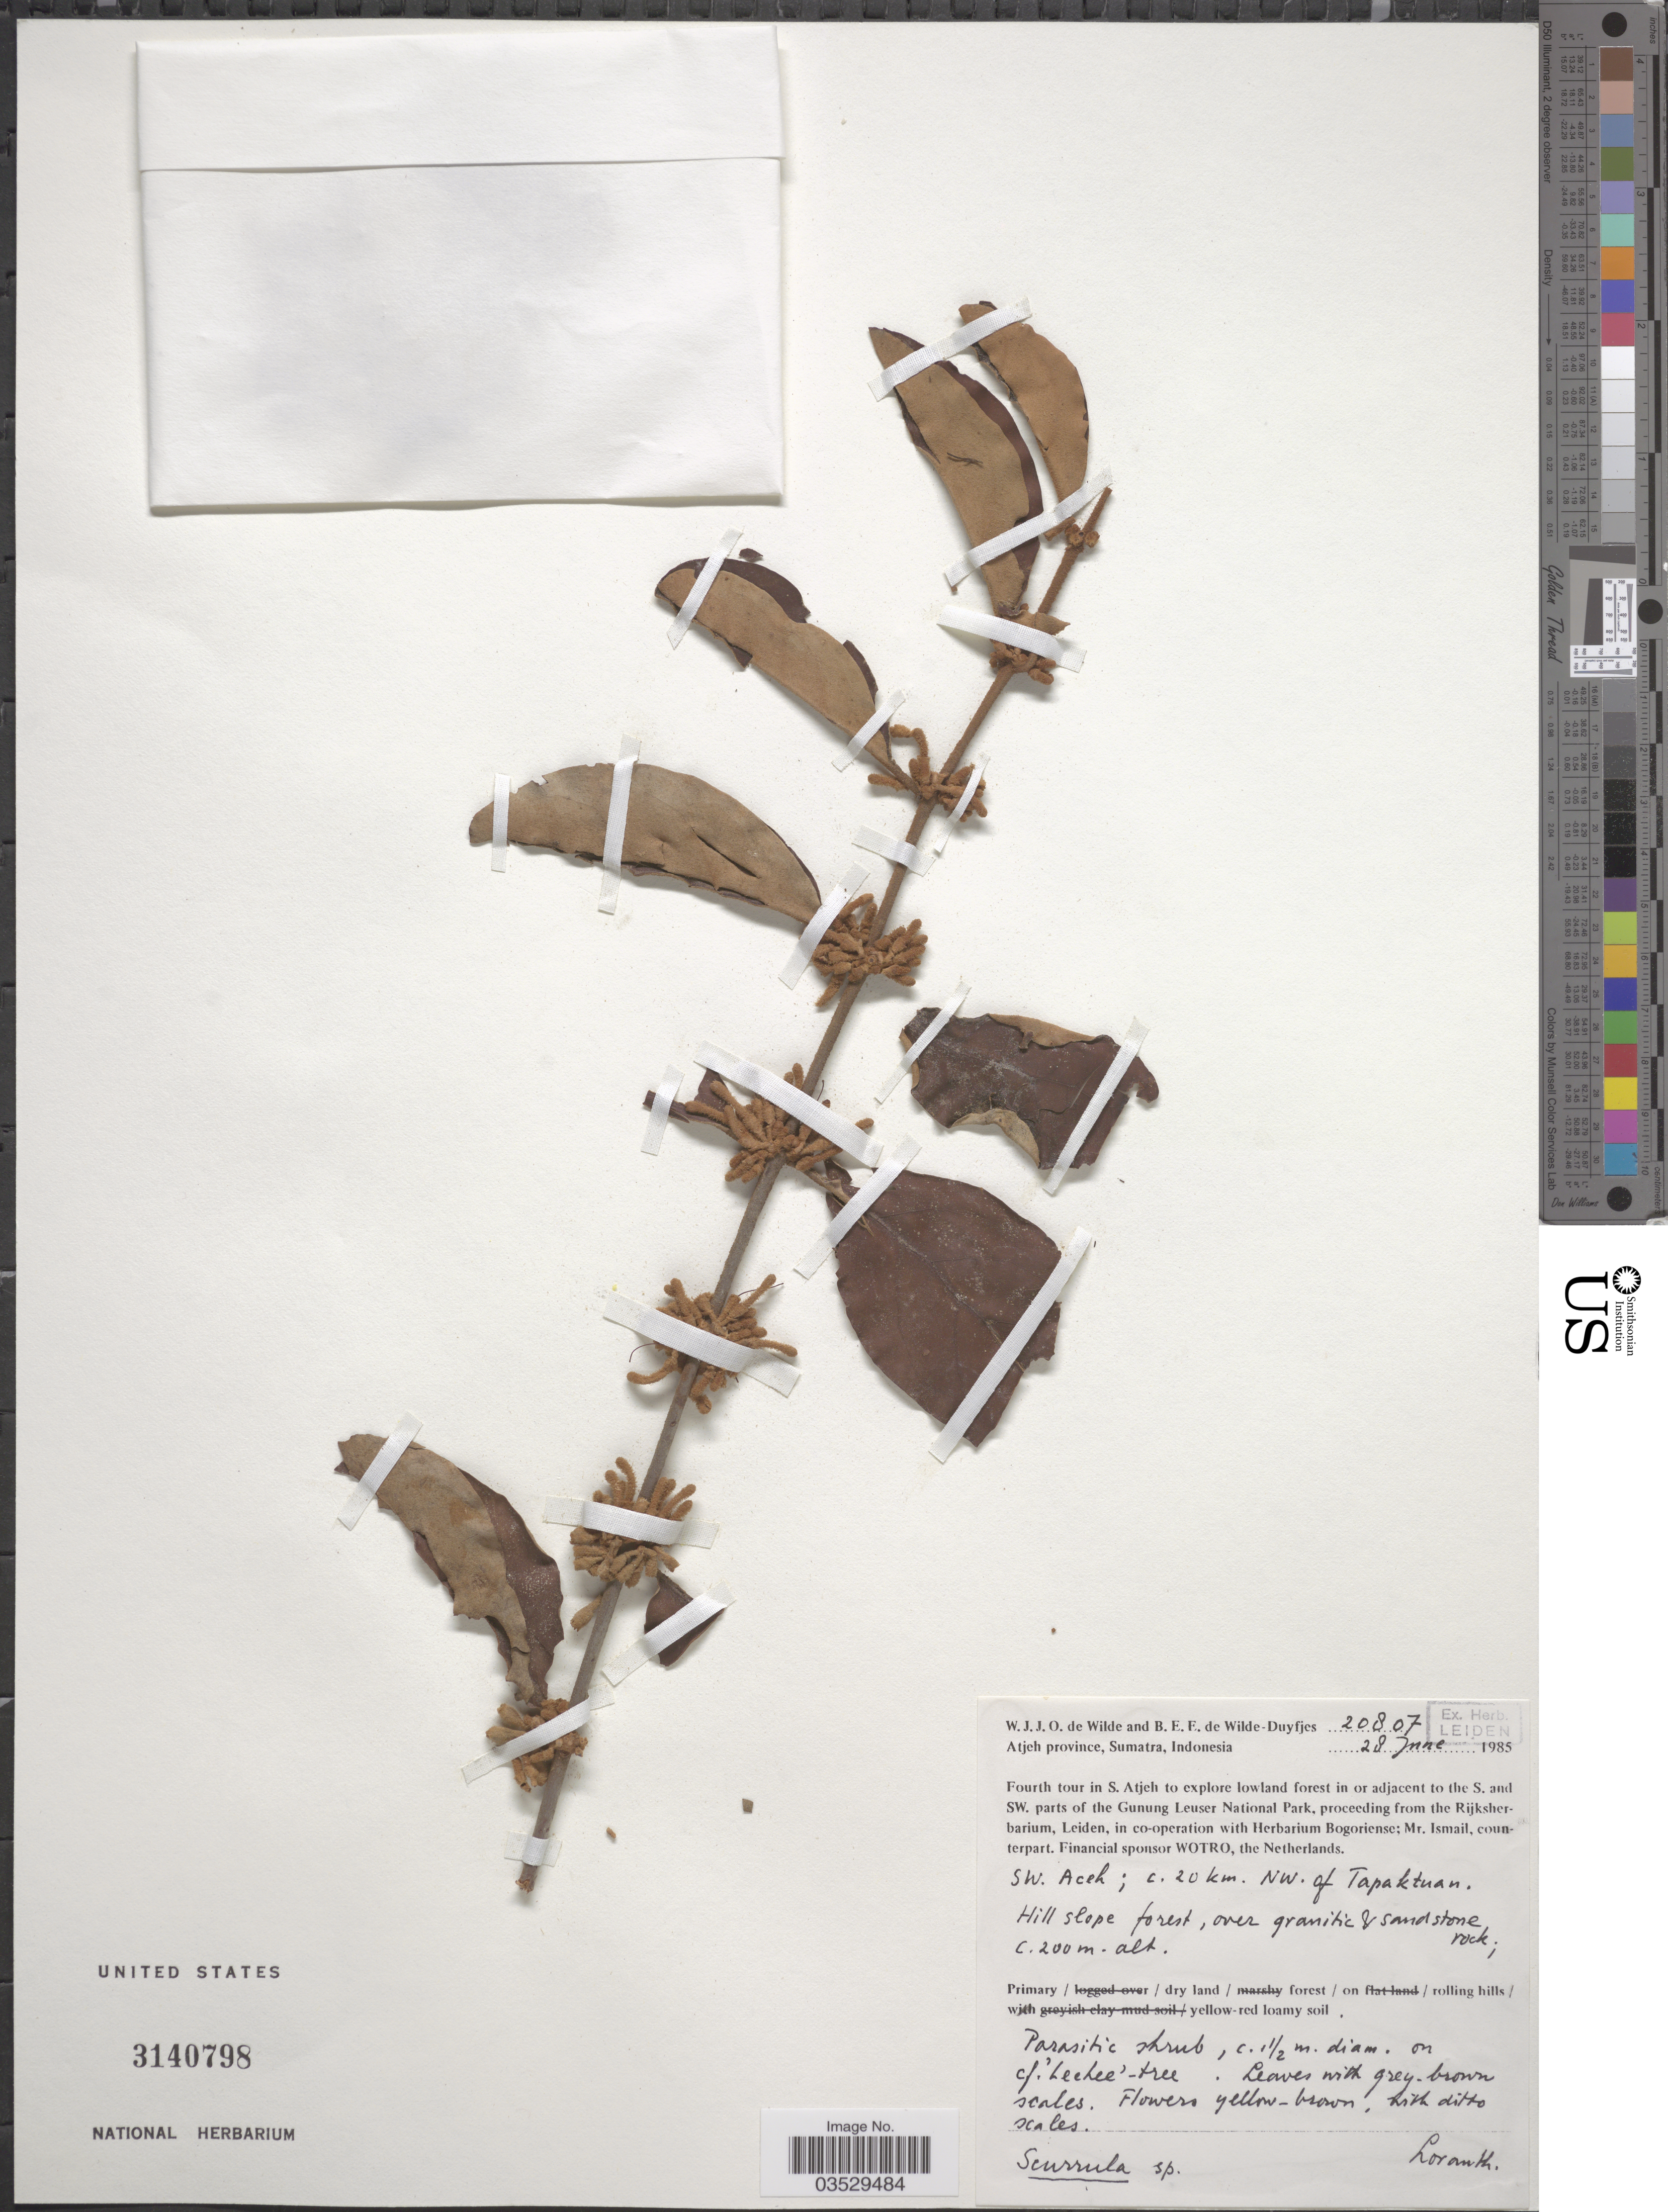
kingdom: Plantae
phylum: Tracheophyta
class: Magnoliopsida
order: Santalales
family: Loranthaceae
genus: Scurrula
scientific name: Scurrula sp.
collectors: W. J. de Wilde & B. E. de Wilde-Duyfjes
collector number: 20807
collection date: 1985-06-28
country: Indonesia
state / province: Sumatra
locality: Atjeh Province. S. Atjeh. S. and SW. parts of the Gunung Leuser National Park. SW. Aceh; c. 20 km. NW. of Tapaktuan.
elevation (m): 200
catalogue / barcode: US 3140798